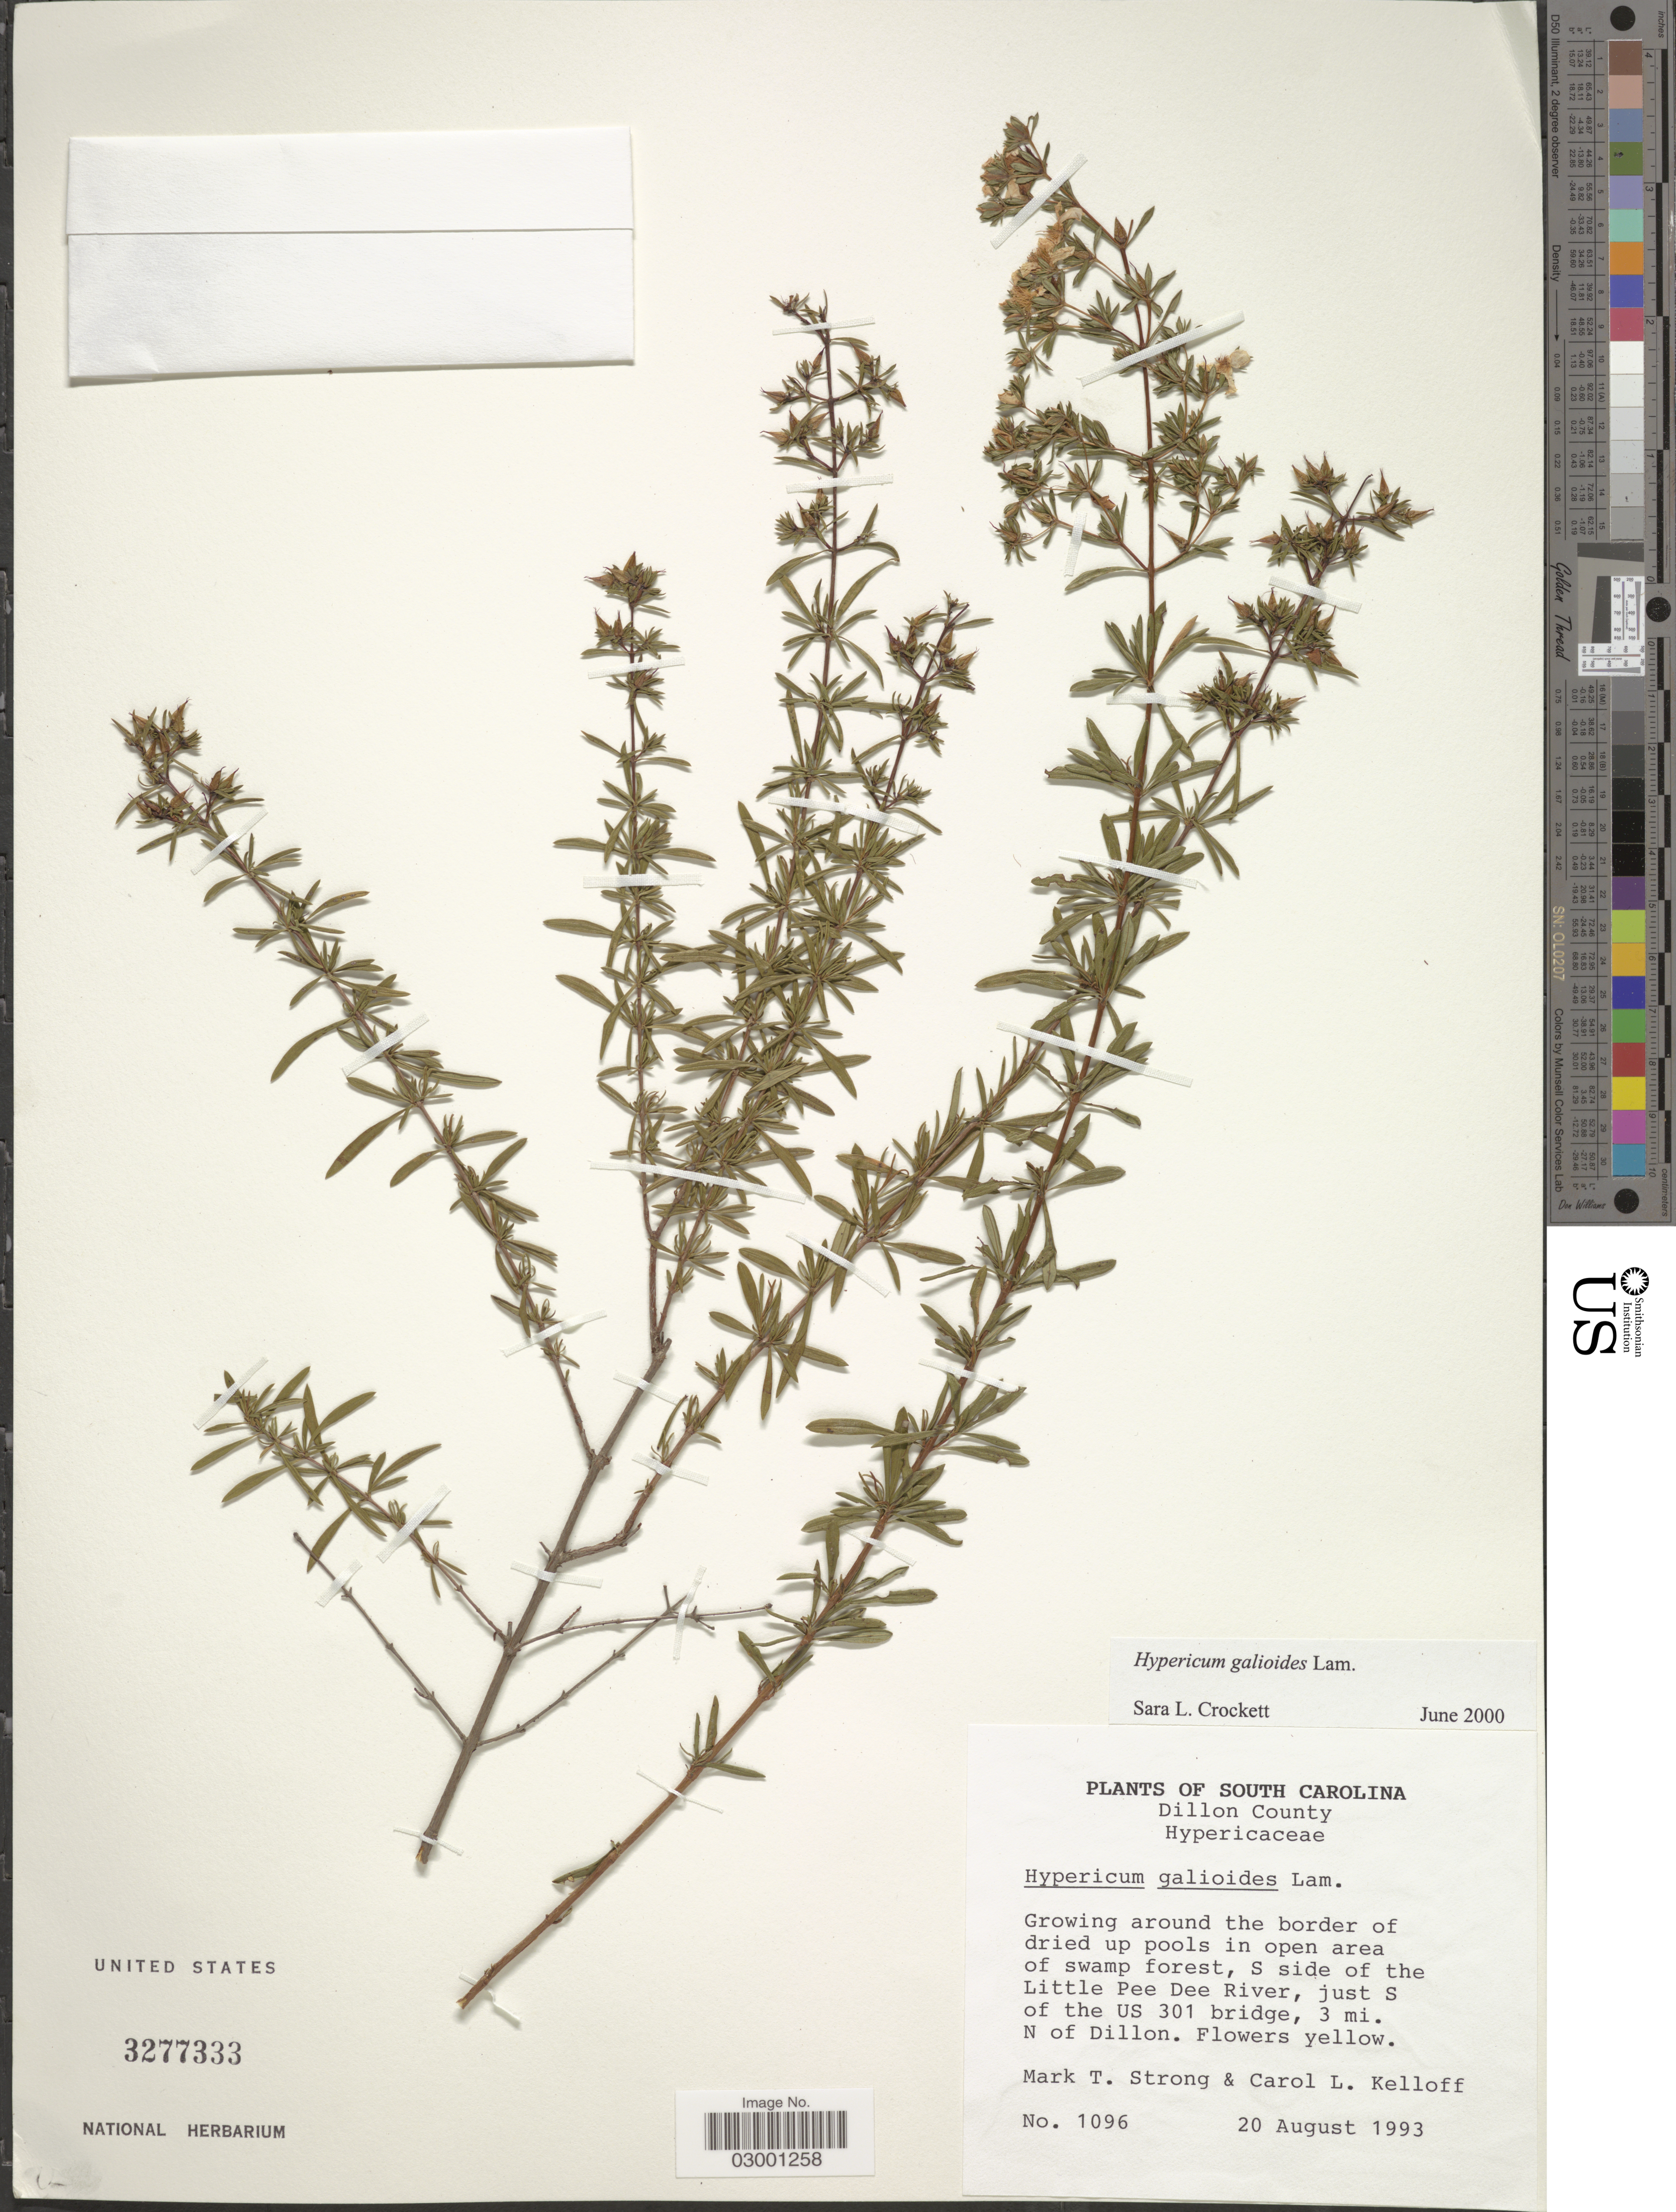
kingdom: Plantae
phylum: Tracheophyta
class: Magnoliopsida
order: Malpighiales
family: Hypericaceae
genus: Hypericum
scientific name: Hypericum galioides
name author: Lam.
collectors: M. T. Strong & C. L. Kelloff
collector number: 1096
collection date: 1993-08-20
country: United States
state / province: South Carolina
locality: Dillon County. Growing around the border of dried up pools in open area of swamp forest, S side of the Little Pee Dee River, just S of the US 301 bridge, 3 mi. N of Dillon.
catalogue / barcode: US 3277333